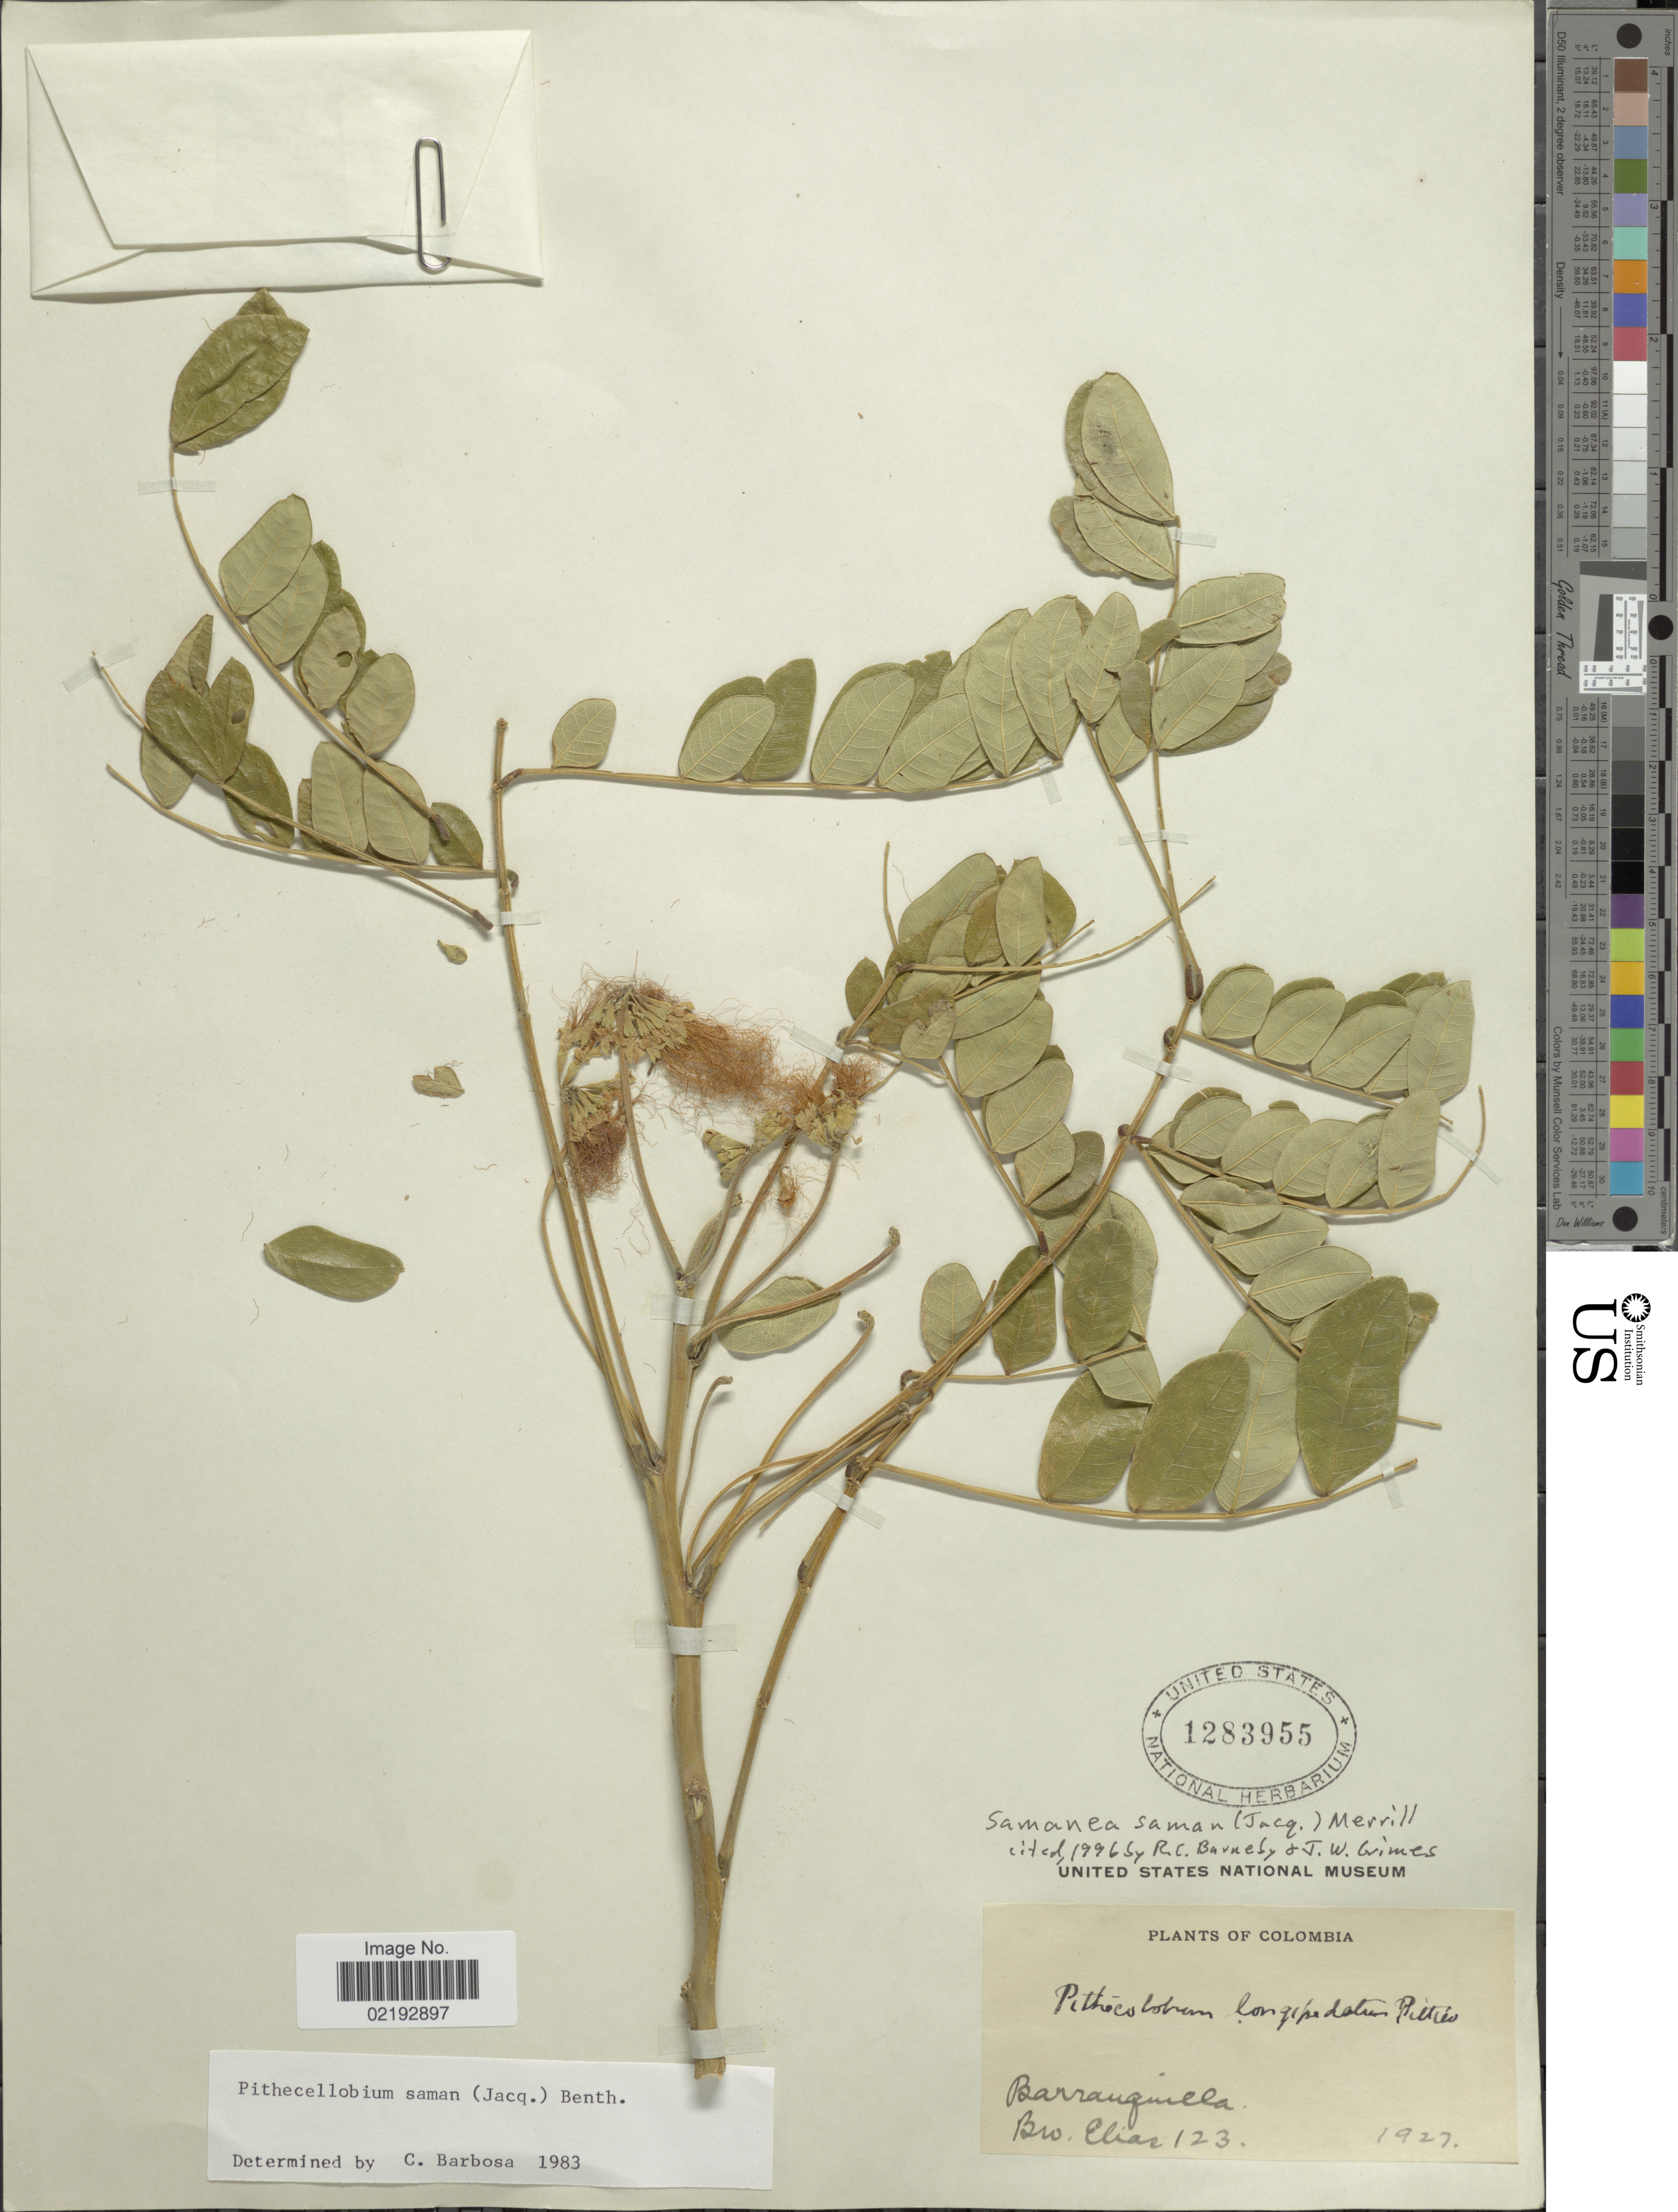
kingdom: Plantae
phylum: Tracheophyta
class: Magnoliopsida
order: Fabales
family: Fabaceae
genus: Samanea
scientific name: Samanea saman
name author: (Jacq.) Merr.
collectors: Bro. Elias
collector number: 123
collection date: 1927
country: Colombia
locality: Barranquilla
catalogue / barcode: US 1283955